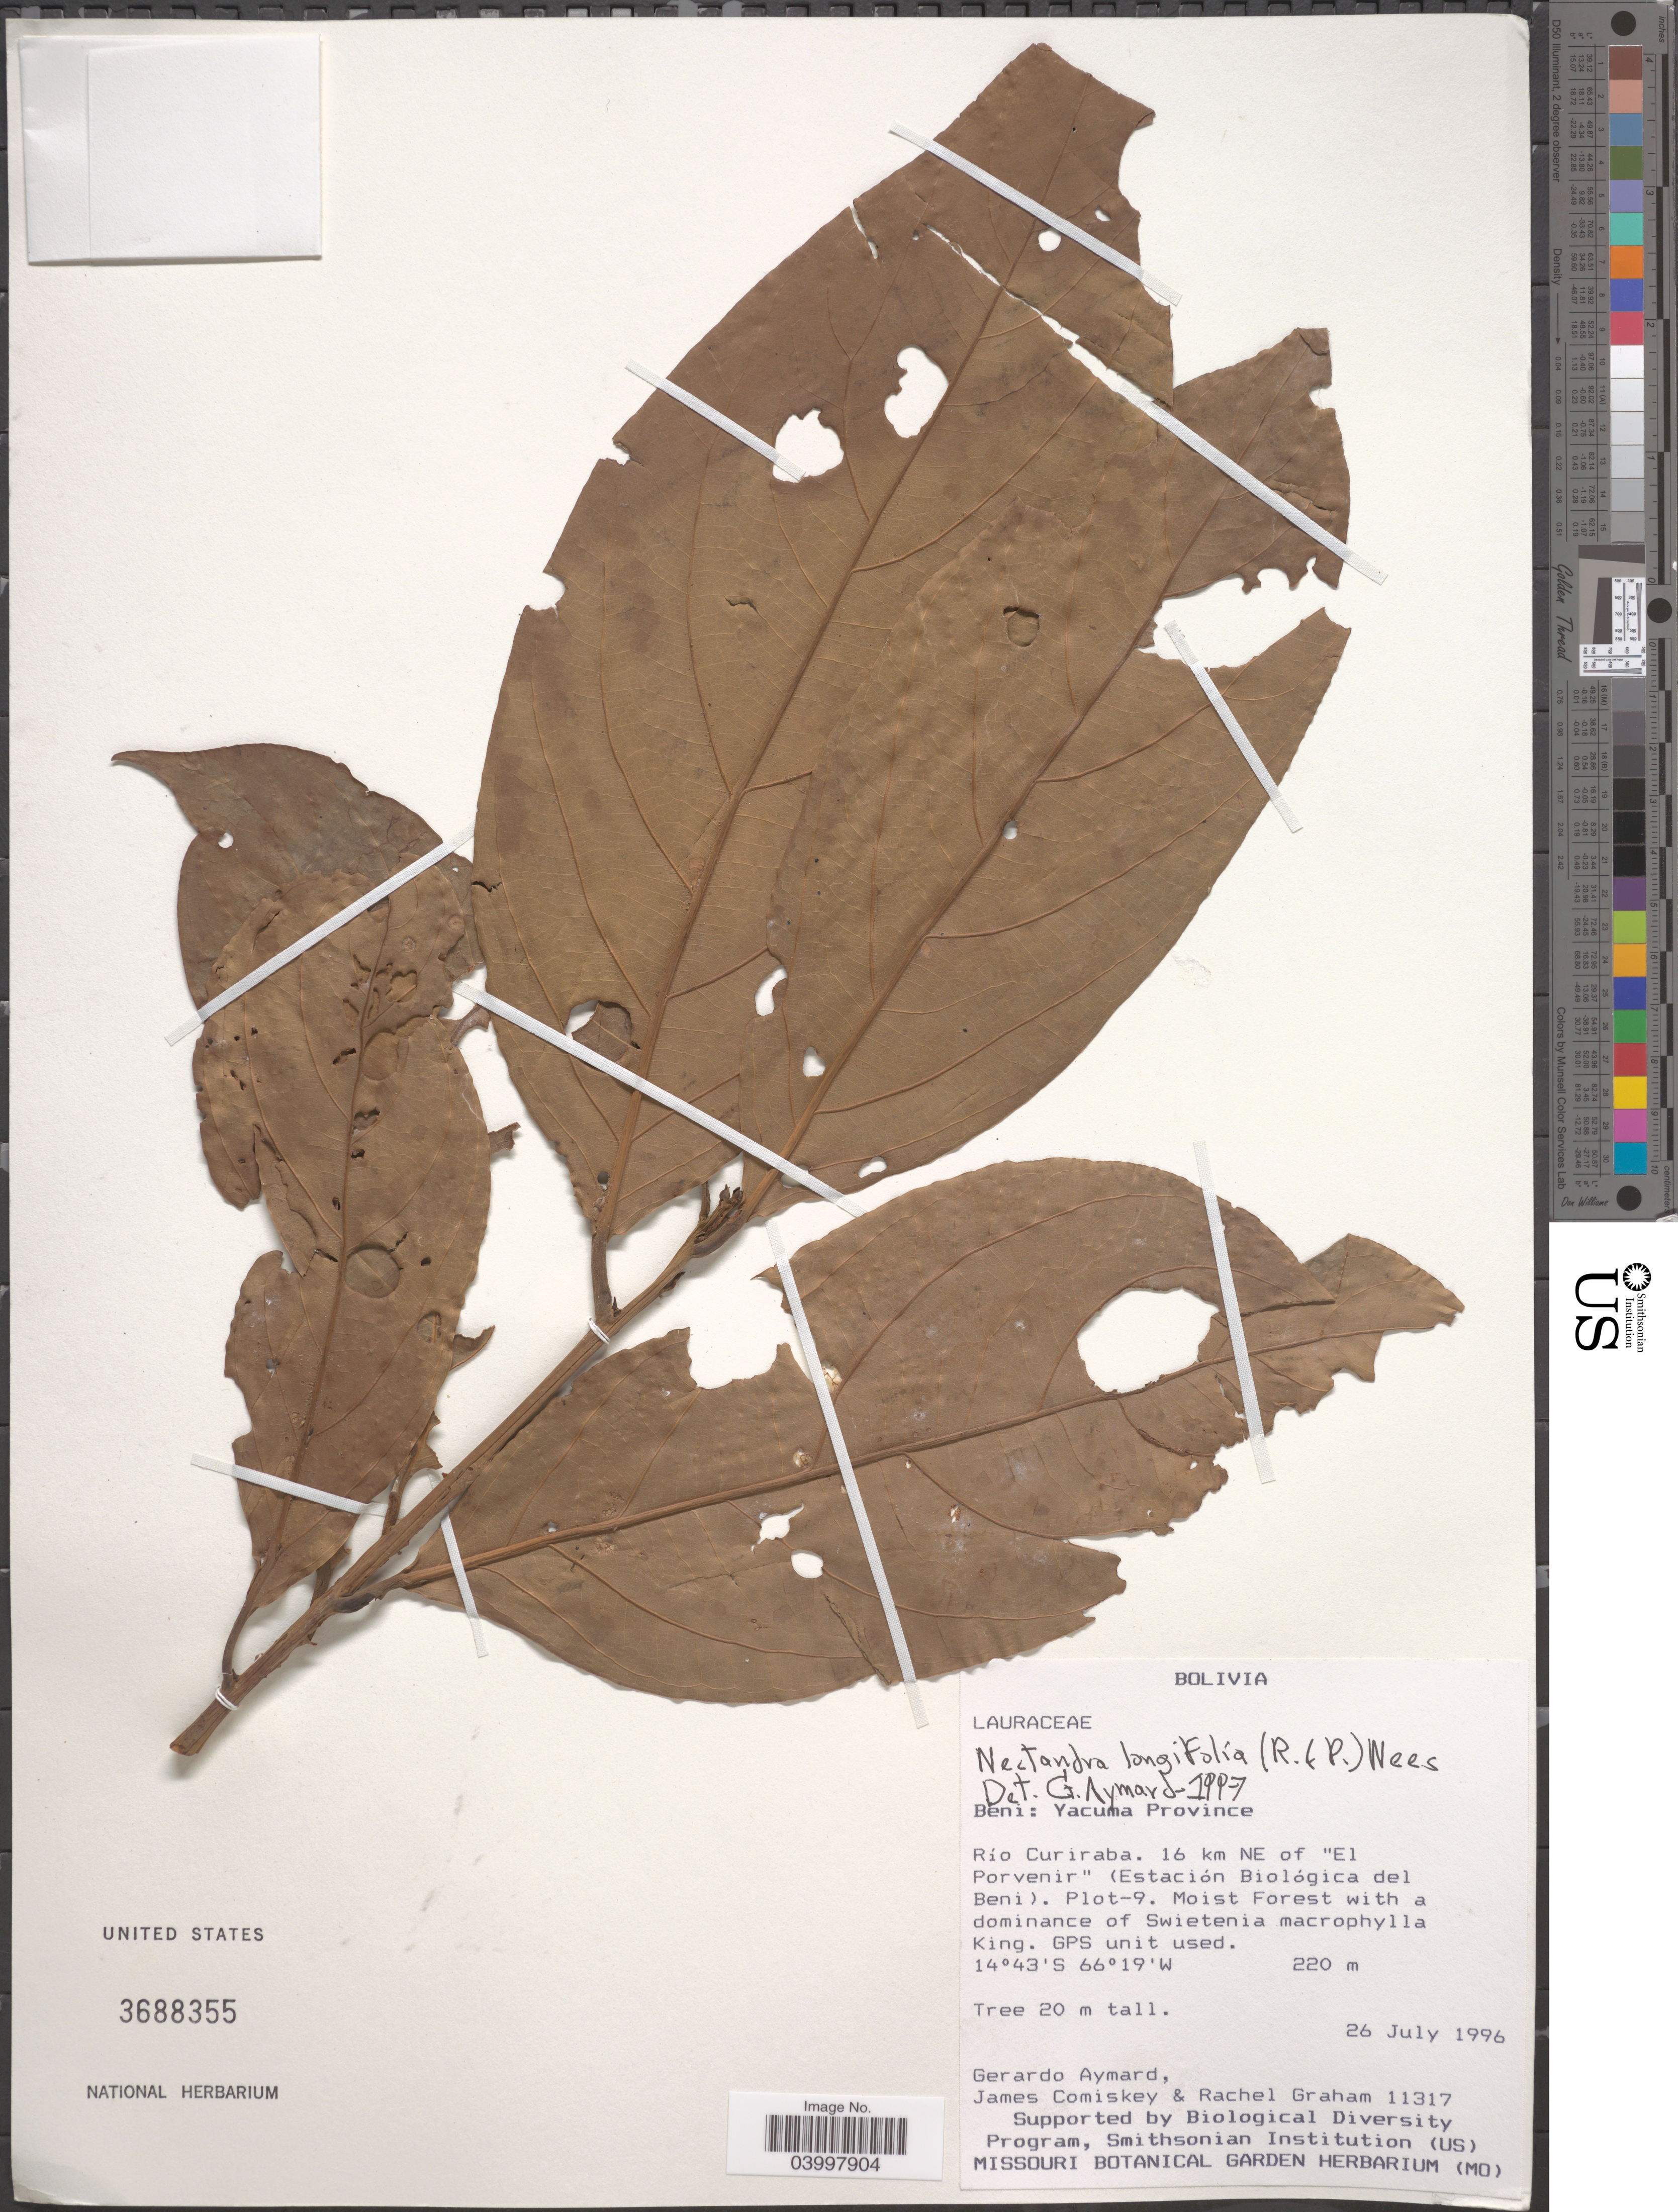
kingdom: Plantae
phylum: Tracheophyta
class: Magnoliopsida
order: Laurales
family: Lauraceae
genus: Nectandra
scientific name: Nectandra longifolia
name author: (Ruiz & Pav.) Nees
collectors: G. A. Aymard, J. A. Comiskey & R. Graham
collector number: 11317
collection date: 1996-07-26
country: Bolivia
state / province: Beni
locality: Yacuma Province. Río Curiraba. 16 km NE of "El Porvenir" (Estación Biolgica del Beni). Plot-9.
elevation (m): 220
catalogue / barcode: US 3688355